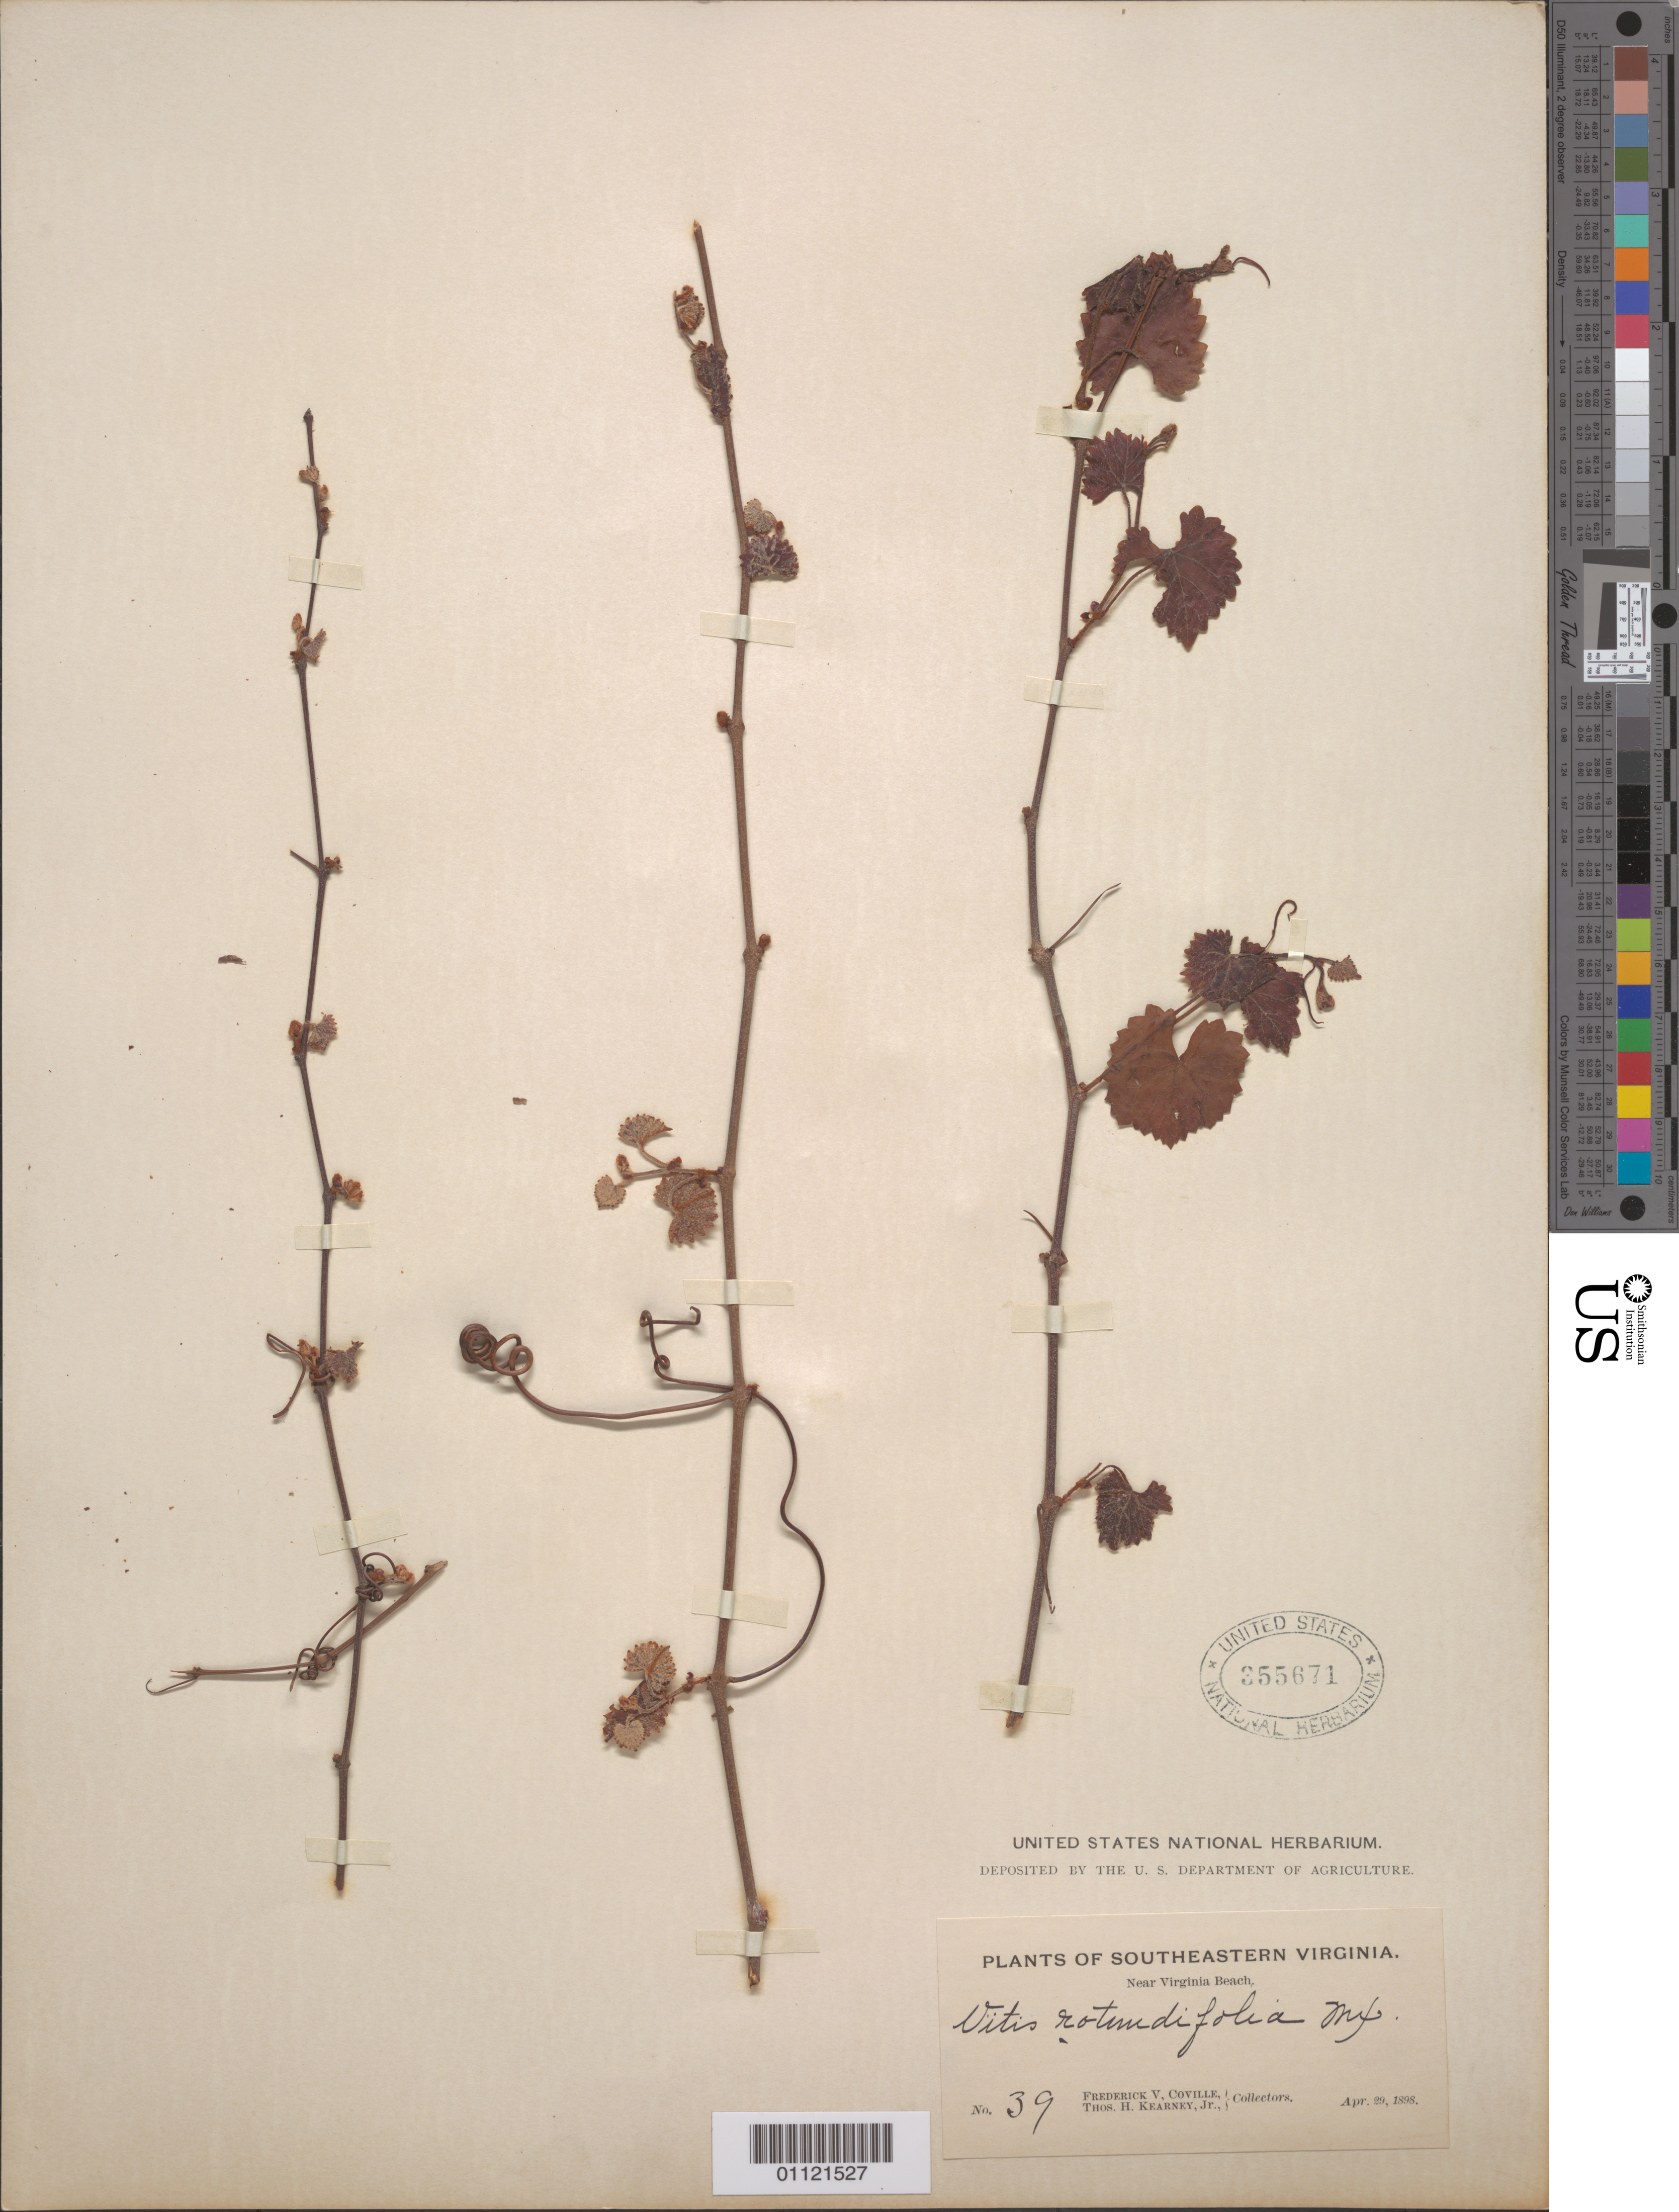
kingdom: Plantae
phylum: Tracheophyta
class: Magnoliopsida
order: Vitales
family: Vitaceae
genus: Vitis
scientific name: Vitis rotundifolia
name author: Michx.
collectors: F. V. Coville & T. H. Kearney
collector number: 39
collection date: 1898-04-29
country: United States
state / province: Virginia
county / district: City of Virginia Beach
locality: Near Virginia Beach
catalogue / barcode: US 355671